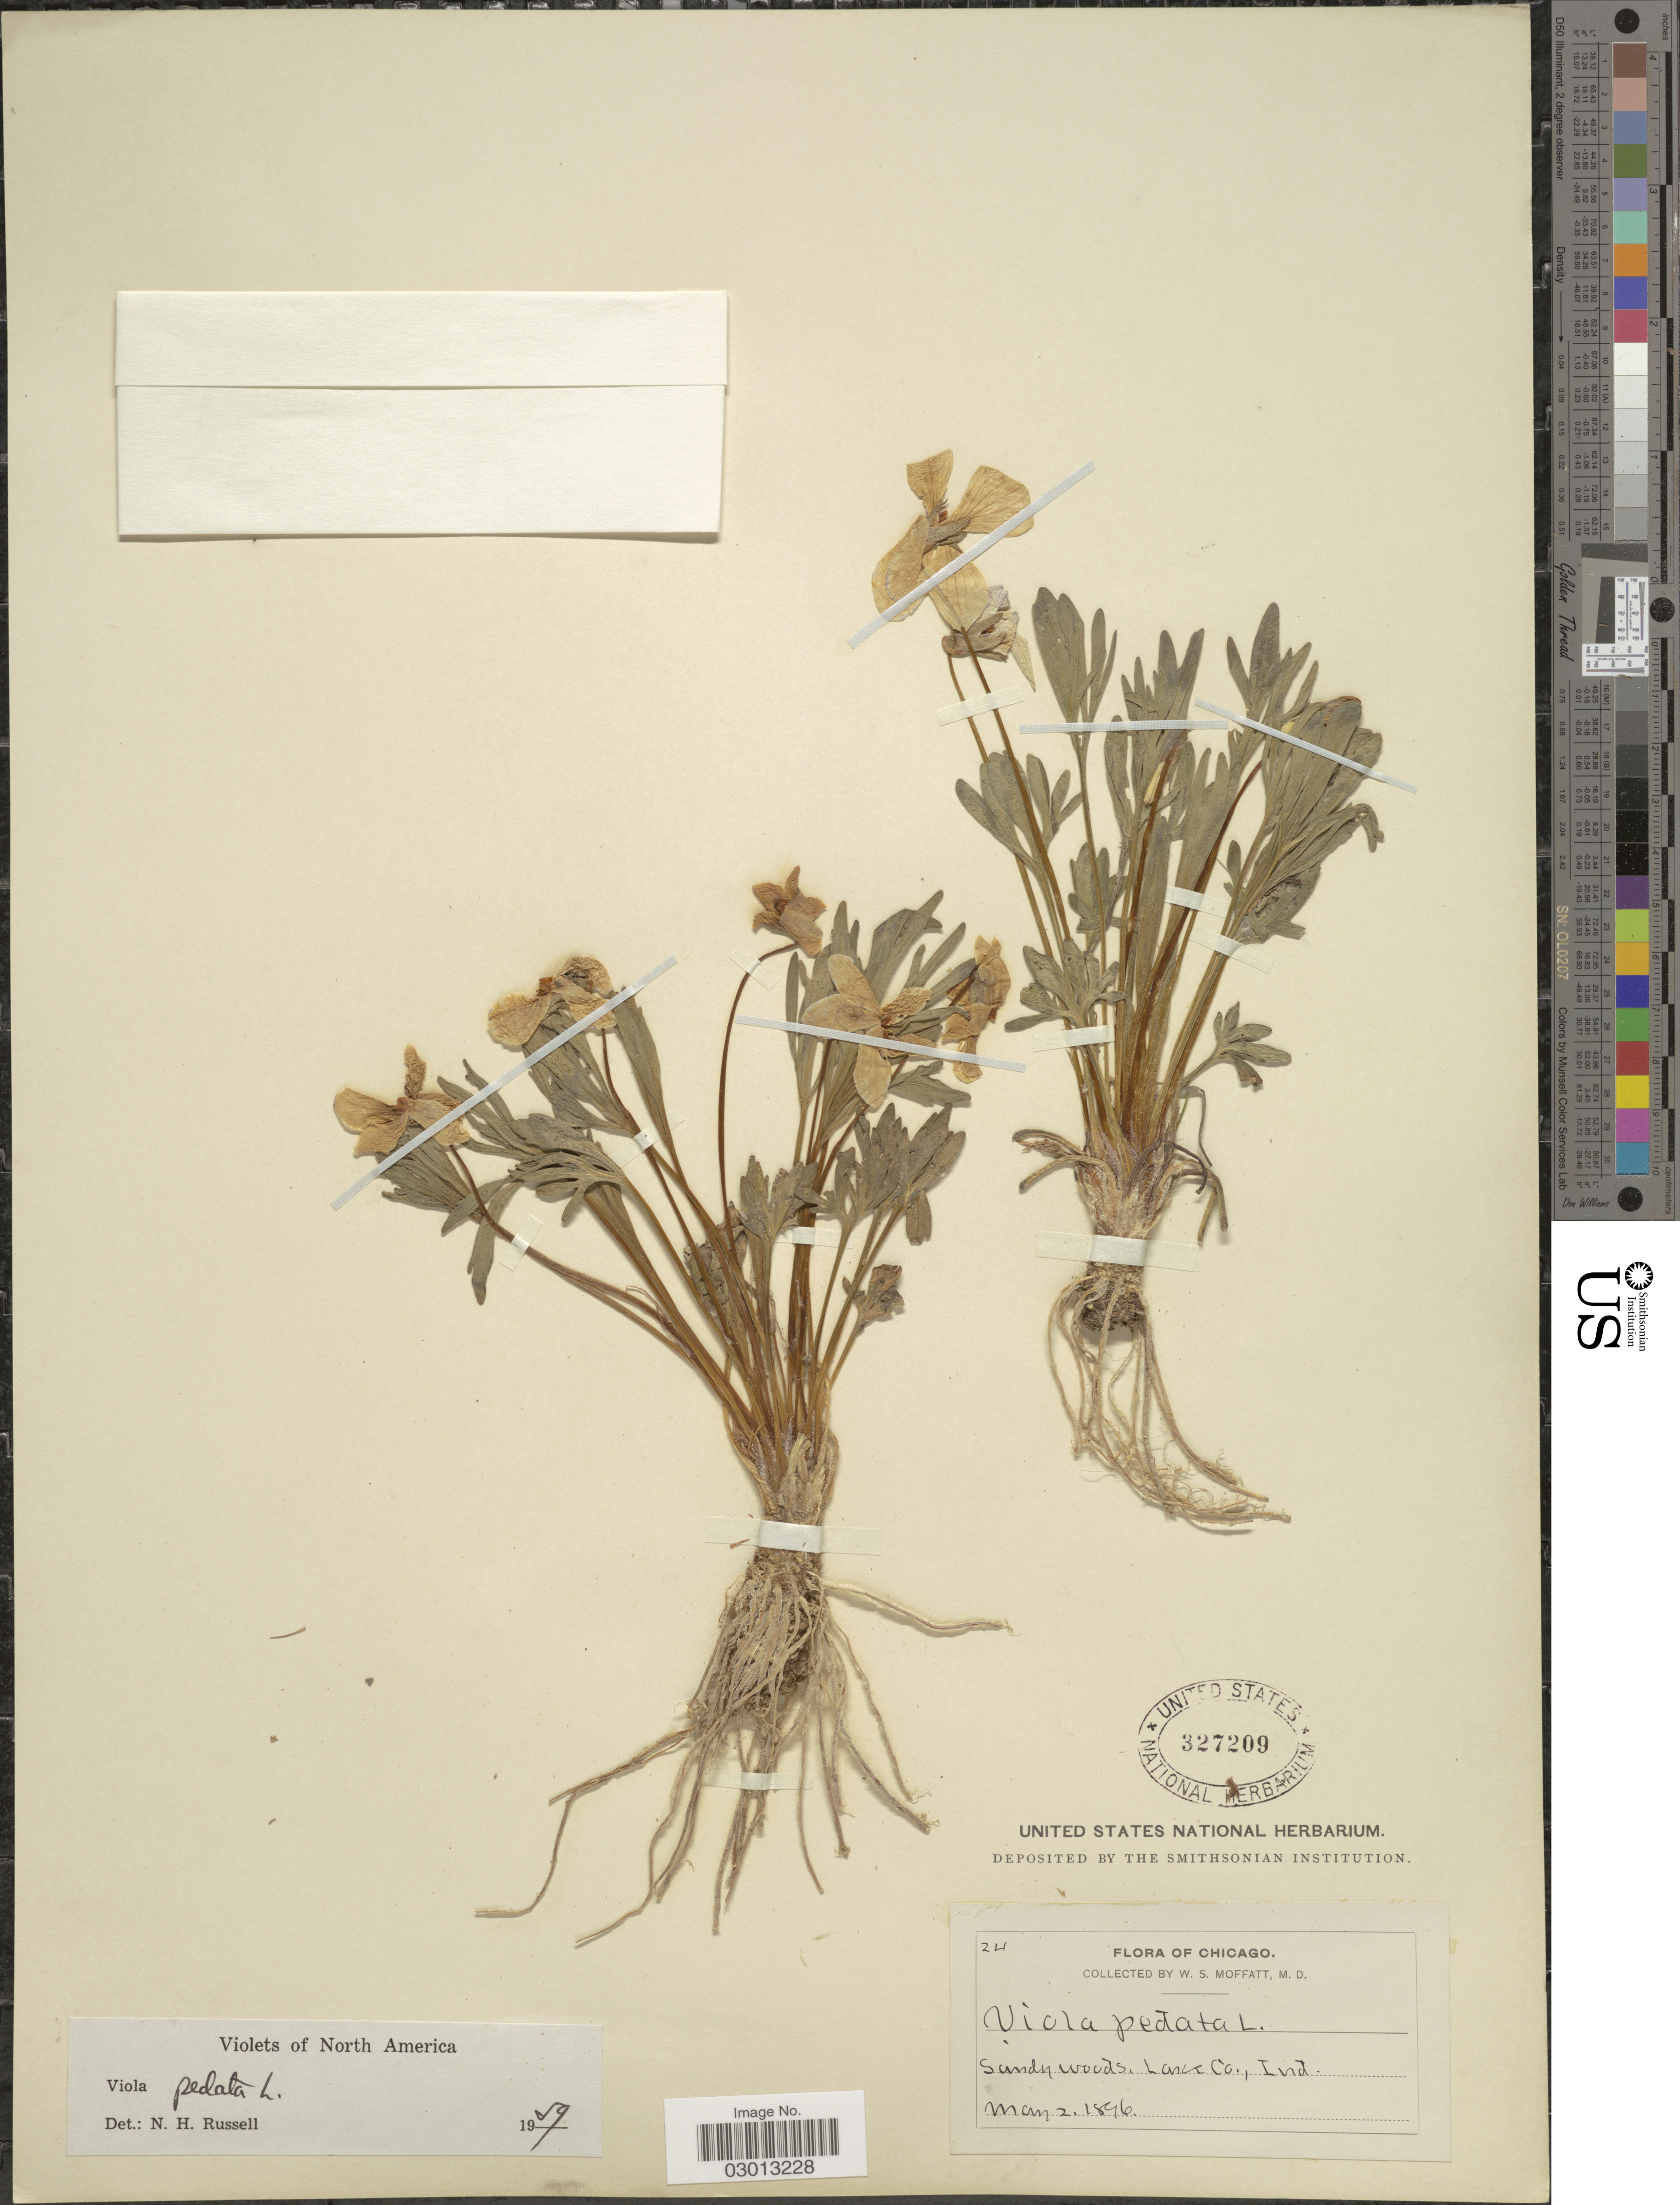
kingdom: Plantae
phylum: Tracheophyta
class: Magnoliopsida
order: Malpighiales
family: Violaceae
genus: Viola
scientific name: Viola pedata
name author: L.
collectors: W. Moffatt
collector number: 24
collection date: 1896-05-02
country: United States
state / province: Indiana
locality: Lake Co. Chicago.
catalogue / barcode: US 327209